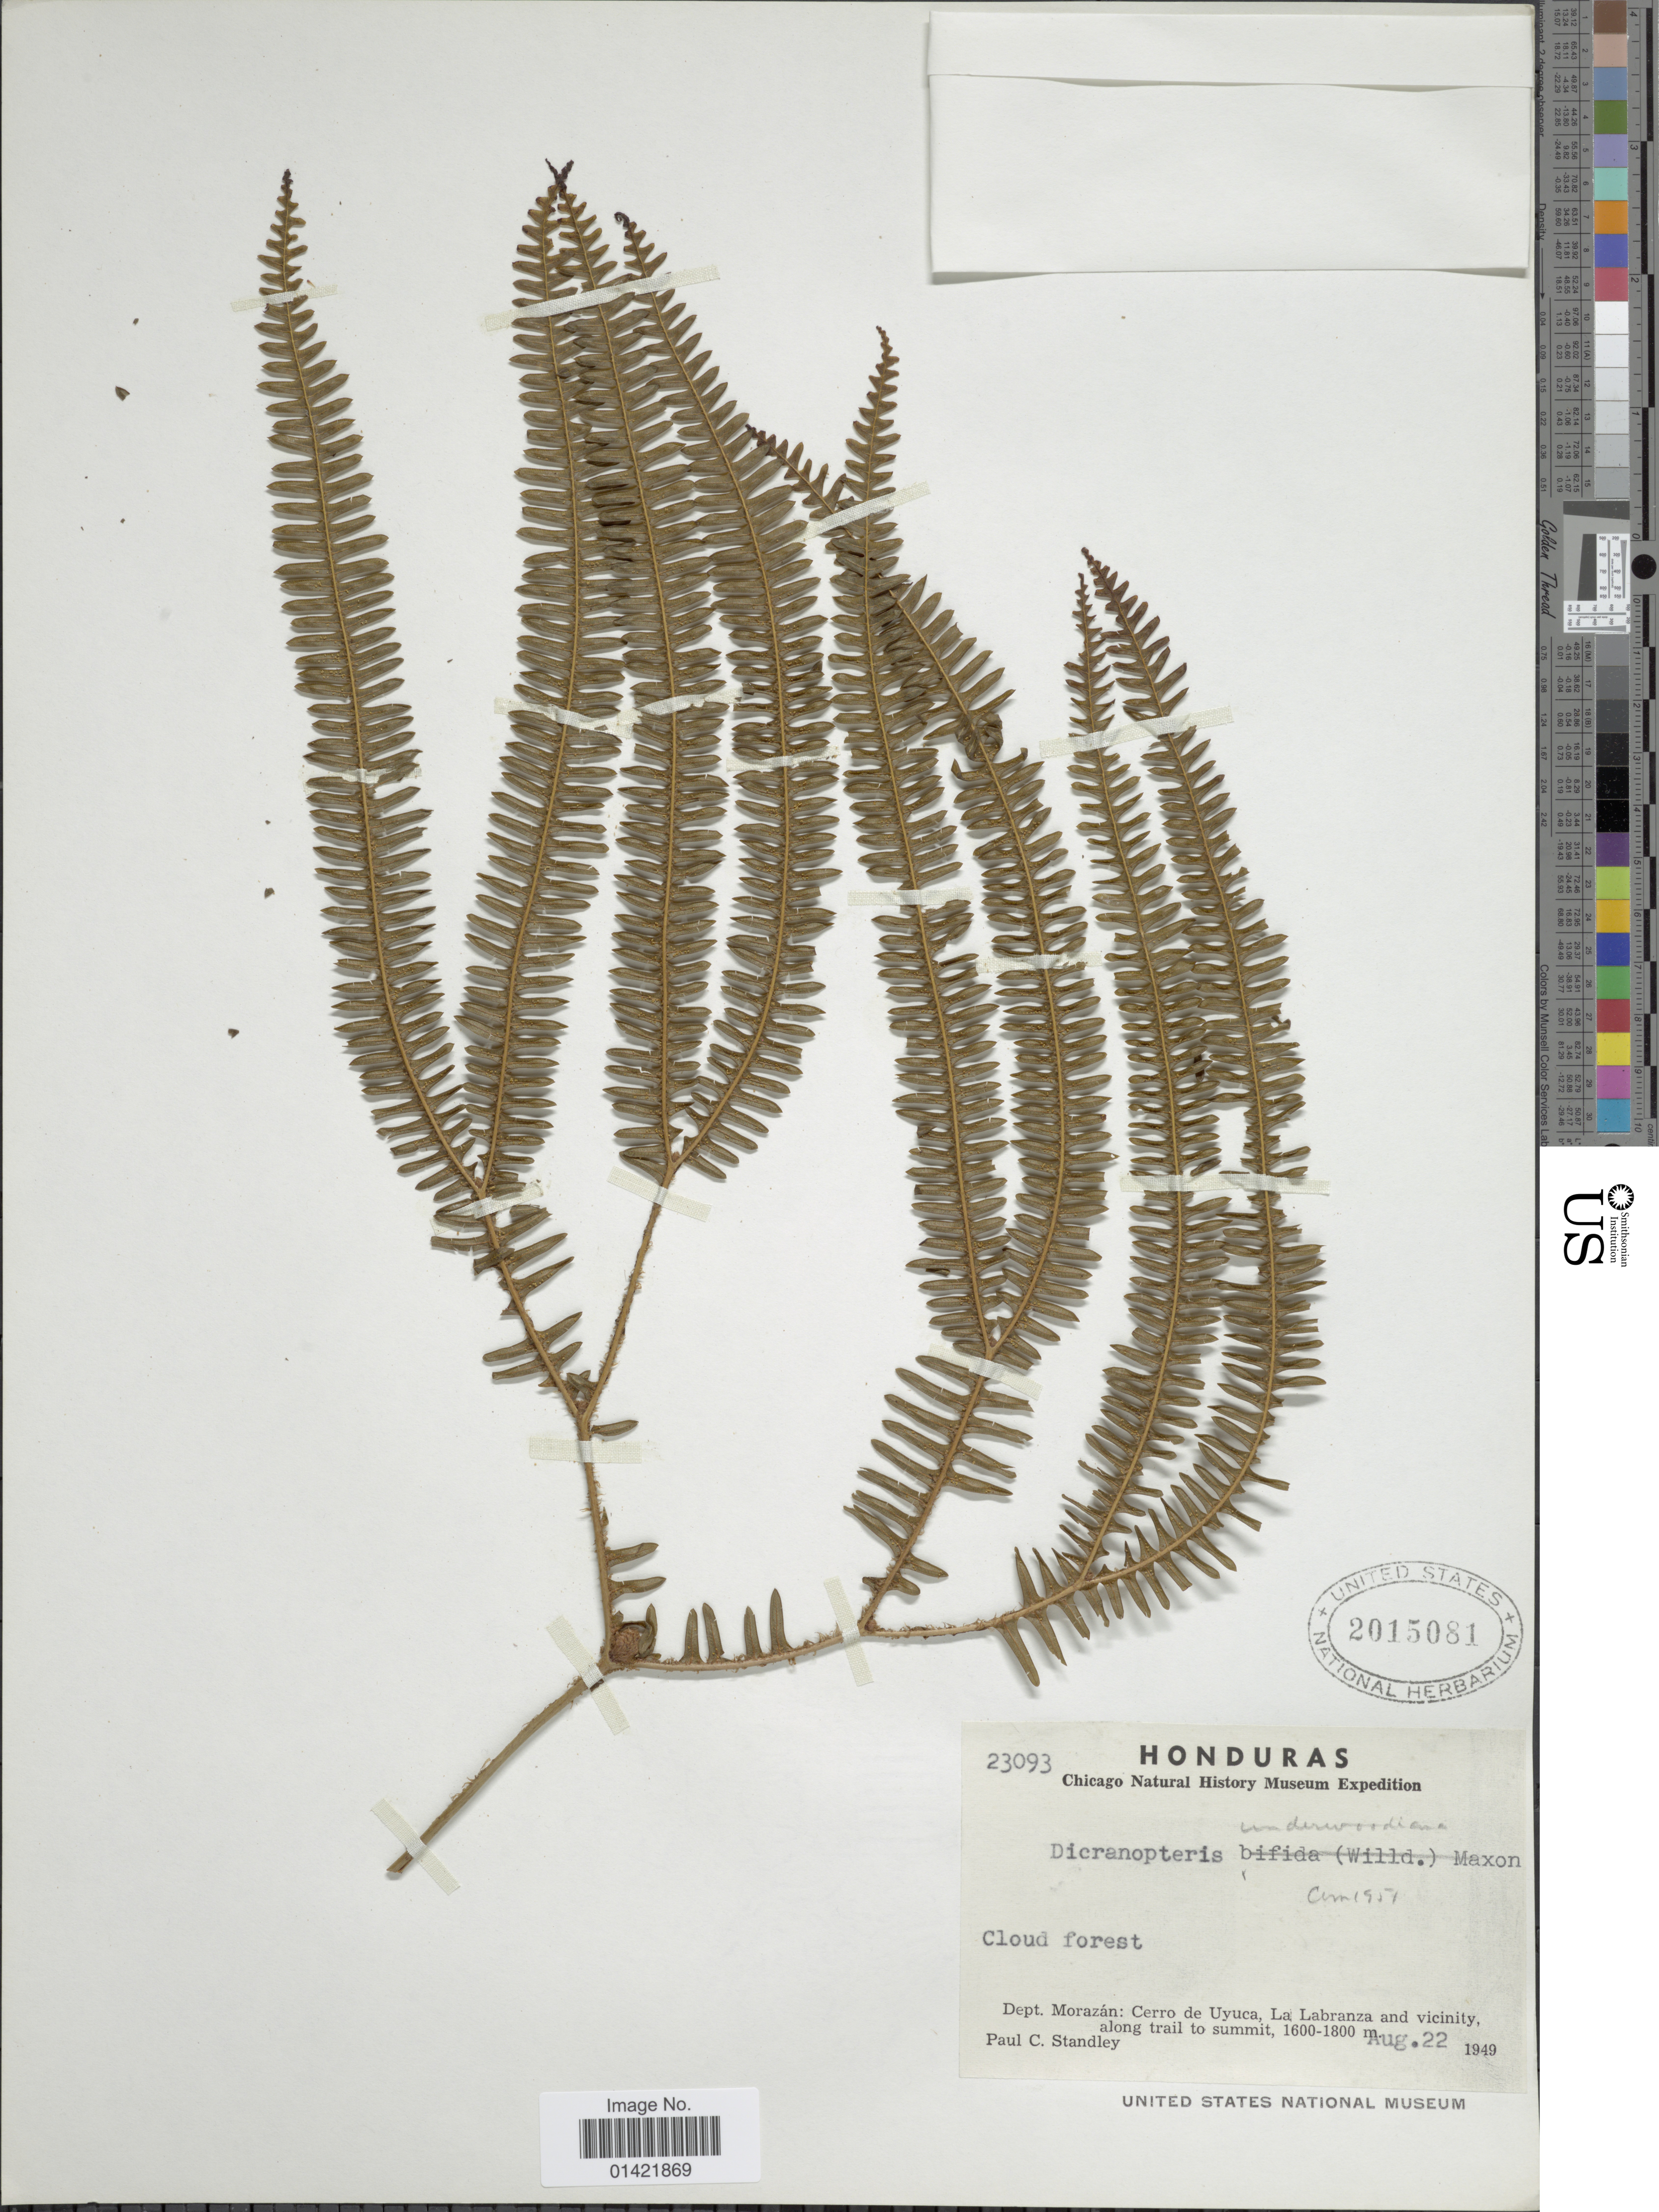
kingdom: Plantae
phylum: Tracheophyta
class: Polypodiopsida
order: Gleicheniales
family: Gleicheniaceae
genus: Sticherus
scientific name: Sticherus underwoodianus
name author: (Maxon) Nakai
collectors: P. C. Standley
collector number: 23093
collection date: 1949-08-22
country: Honduras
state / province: Fco. Morazán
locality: Dept. Morazan: Cerro de Uyuca, La Labranza and vicinity, along trail to summit.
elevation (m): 1600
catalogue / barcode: US 2015081